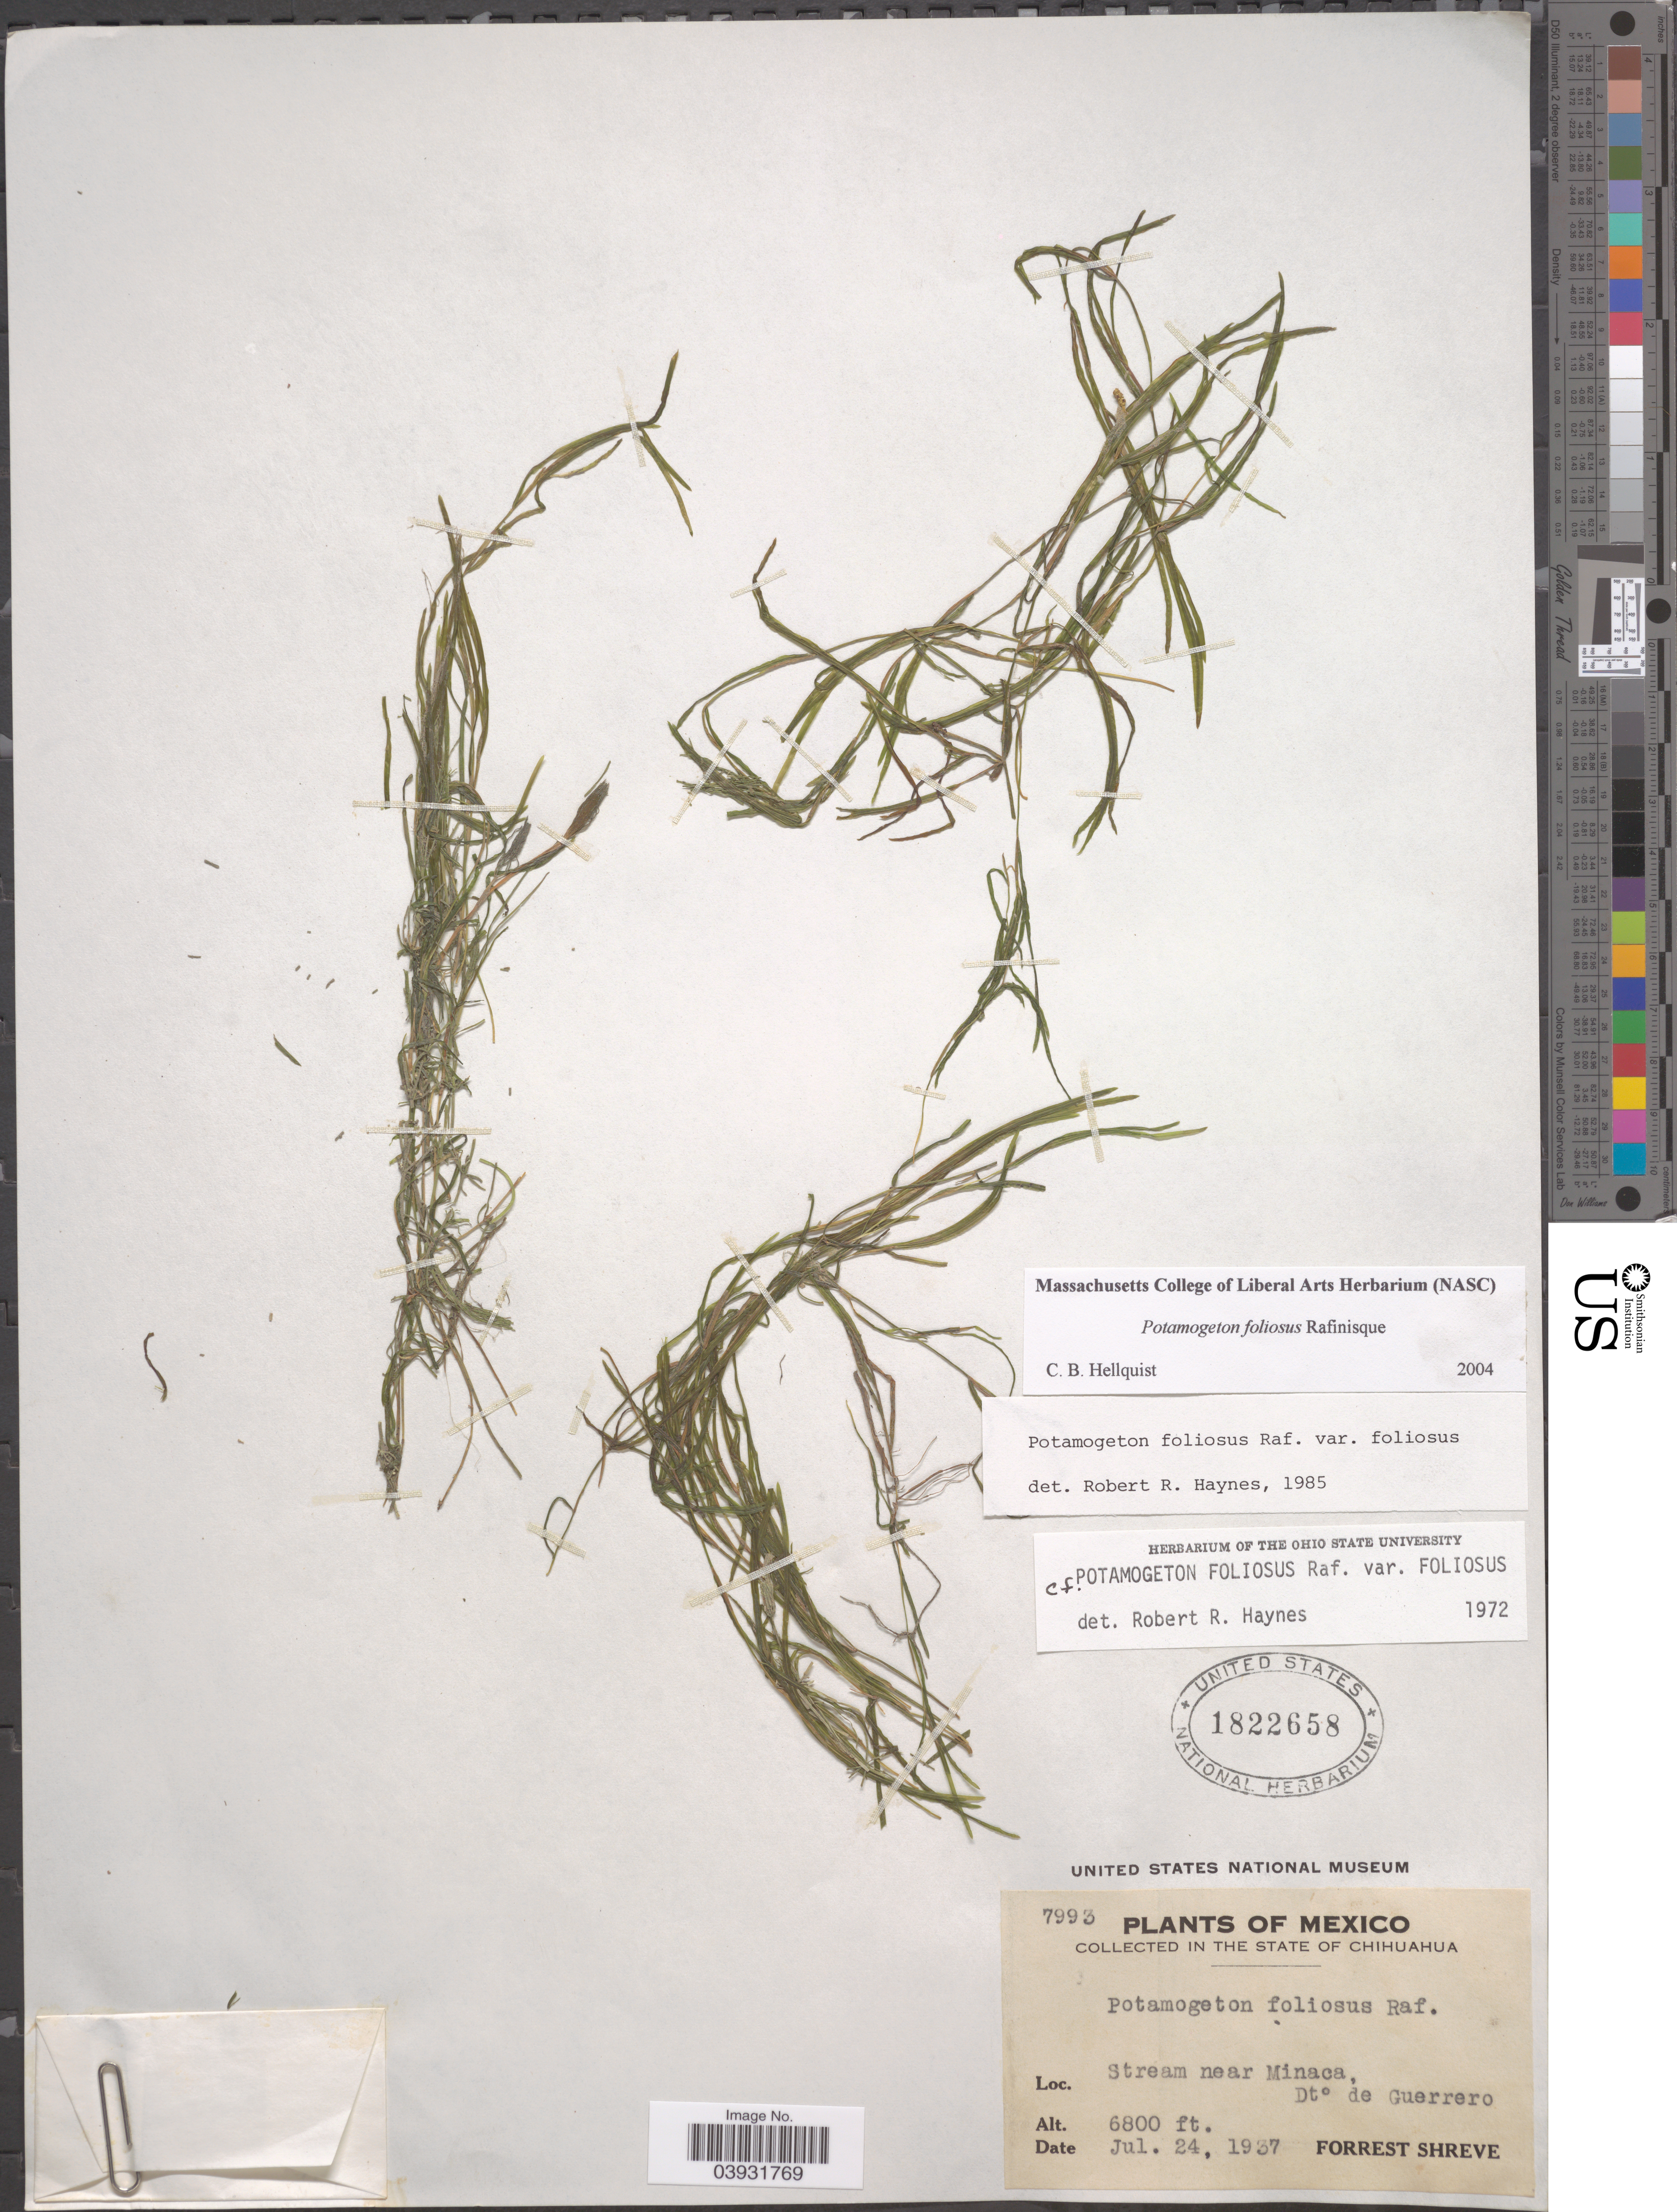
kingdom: Plantae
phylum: Tracheophyta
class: Liliopsida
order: Alismatales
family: Potamogetonaceae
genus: Potamogeton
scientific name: Potamogeton foliosus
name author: Raf.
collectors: F. Shreve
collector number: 7993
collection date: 1937-07-24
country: Mexico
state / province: Guerrero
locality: Stream near Minaca. Dto de Guerrero.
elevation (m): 2073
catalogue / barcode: US 1822658